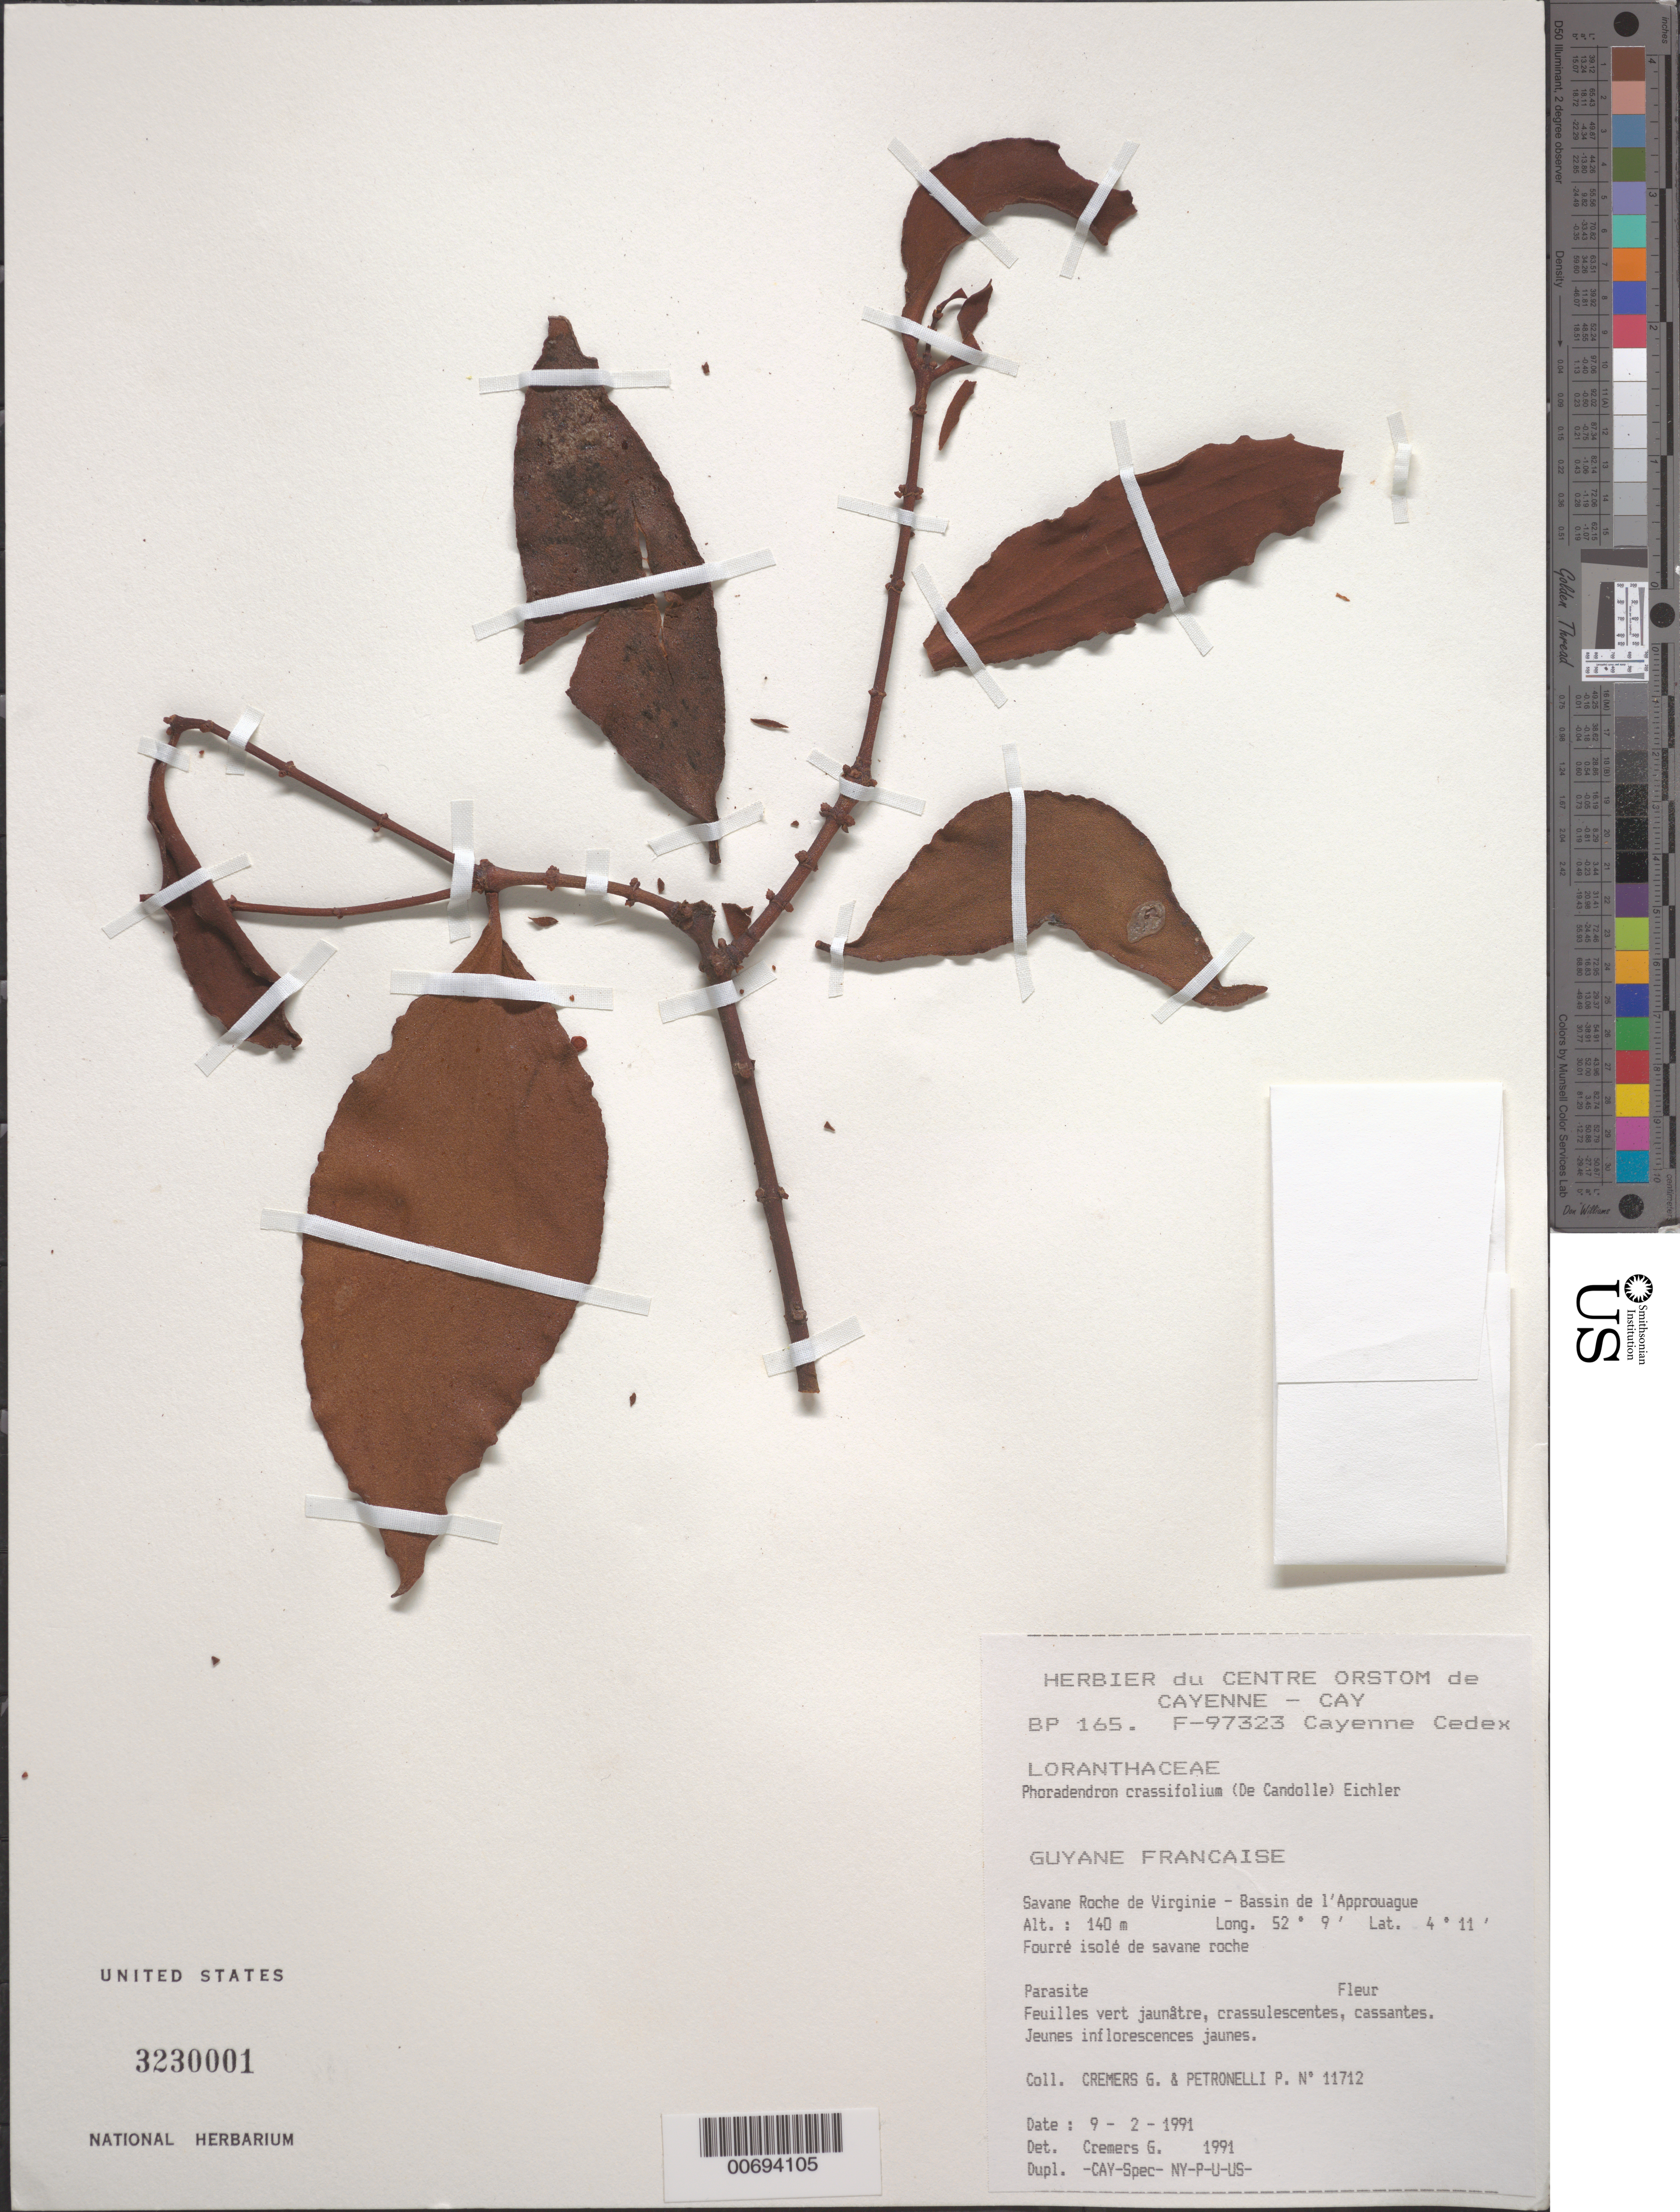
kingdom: Plantae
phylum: Tracheophyta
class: Magnoliopsida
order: Santalales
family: Viscaceae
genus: Phoradendron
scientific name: Phoradendron crassifolium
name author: (Pohl ex DC.) Eichler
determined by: Cremers, Georges A.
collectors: G. Cremers & P. Petronelli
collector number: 11712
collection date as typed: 9-Feb-91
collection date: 1991-02-09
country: French Guiana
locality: Savane Roche de Virginie, Bassin de l'Approuague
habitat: Fourré isolé de savane roche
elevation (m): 150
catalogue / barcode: US 3230001